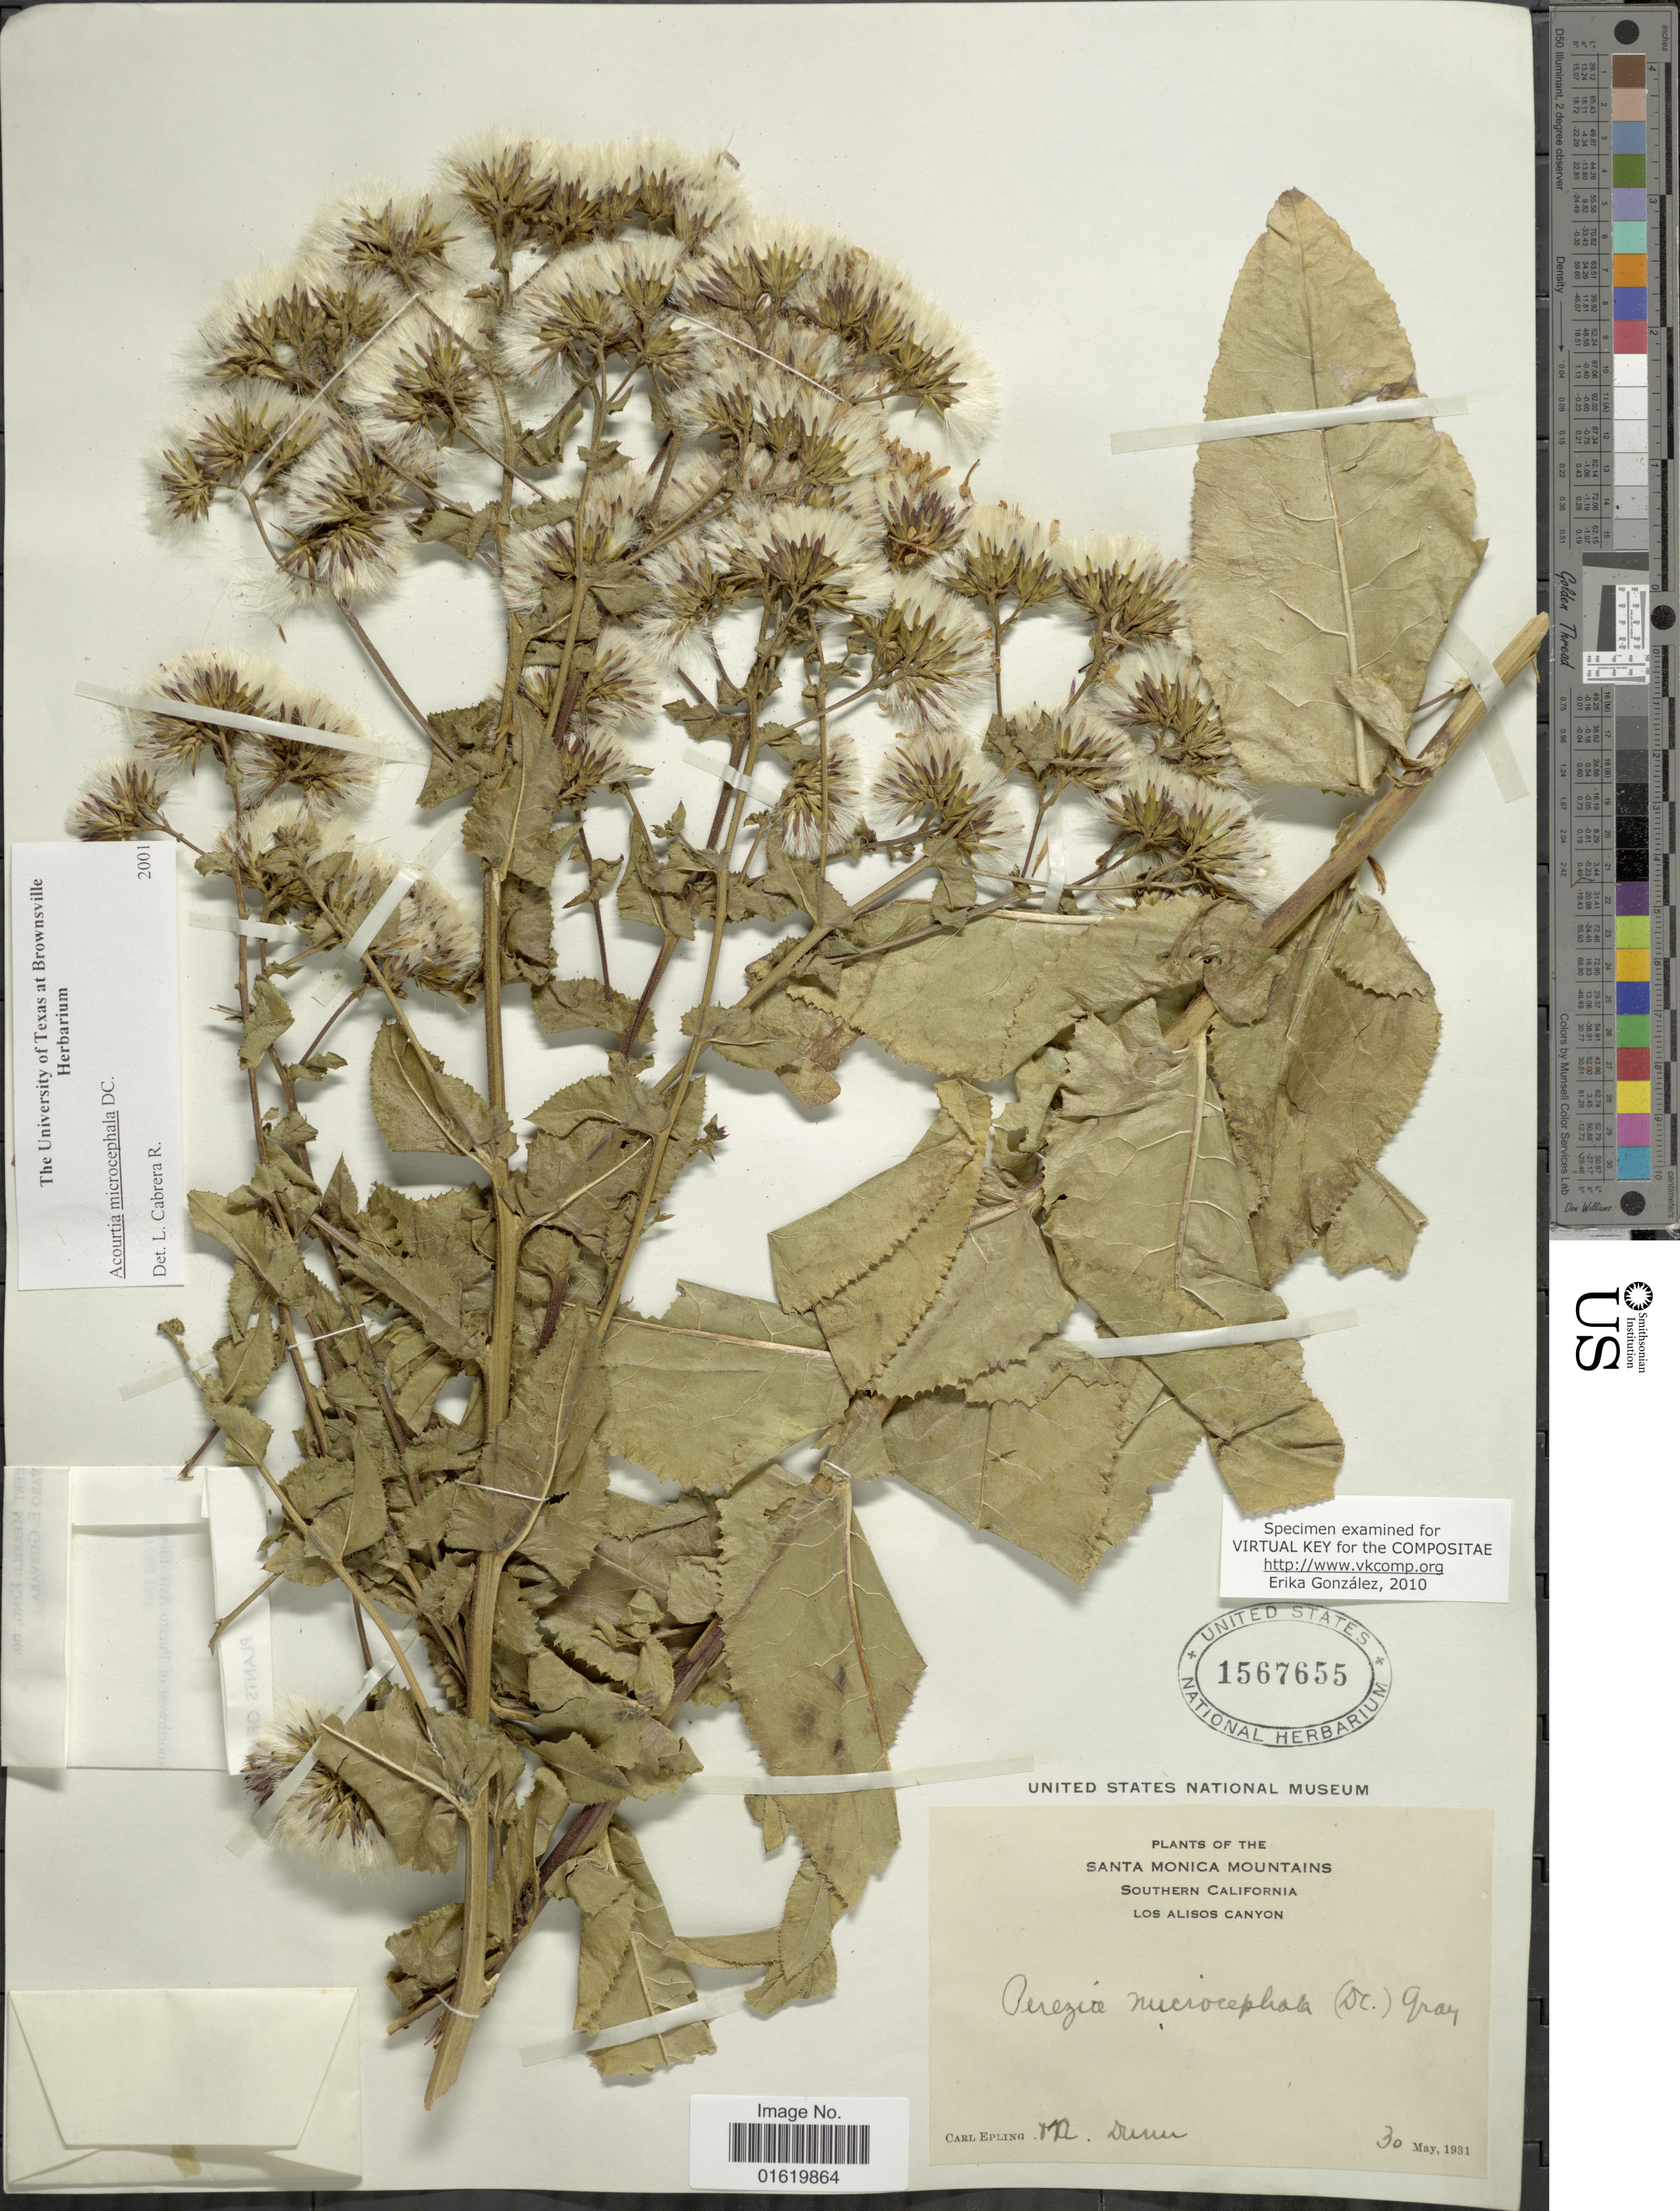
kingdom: Plantae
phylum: Tracheophyta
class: Magnoliopsida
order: Asterales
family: Asteraceae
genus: Acourtia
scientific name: Acourtia microcephala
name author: DC.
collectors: C. C. Epling & N. Dunn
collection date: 1931-05-30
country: United States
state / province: California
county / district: Los Angeles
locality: Santa Monica Mountains. Southern California. Los Alisos Canyon.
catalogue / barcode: US 1567655